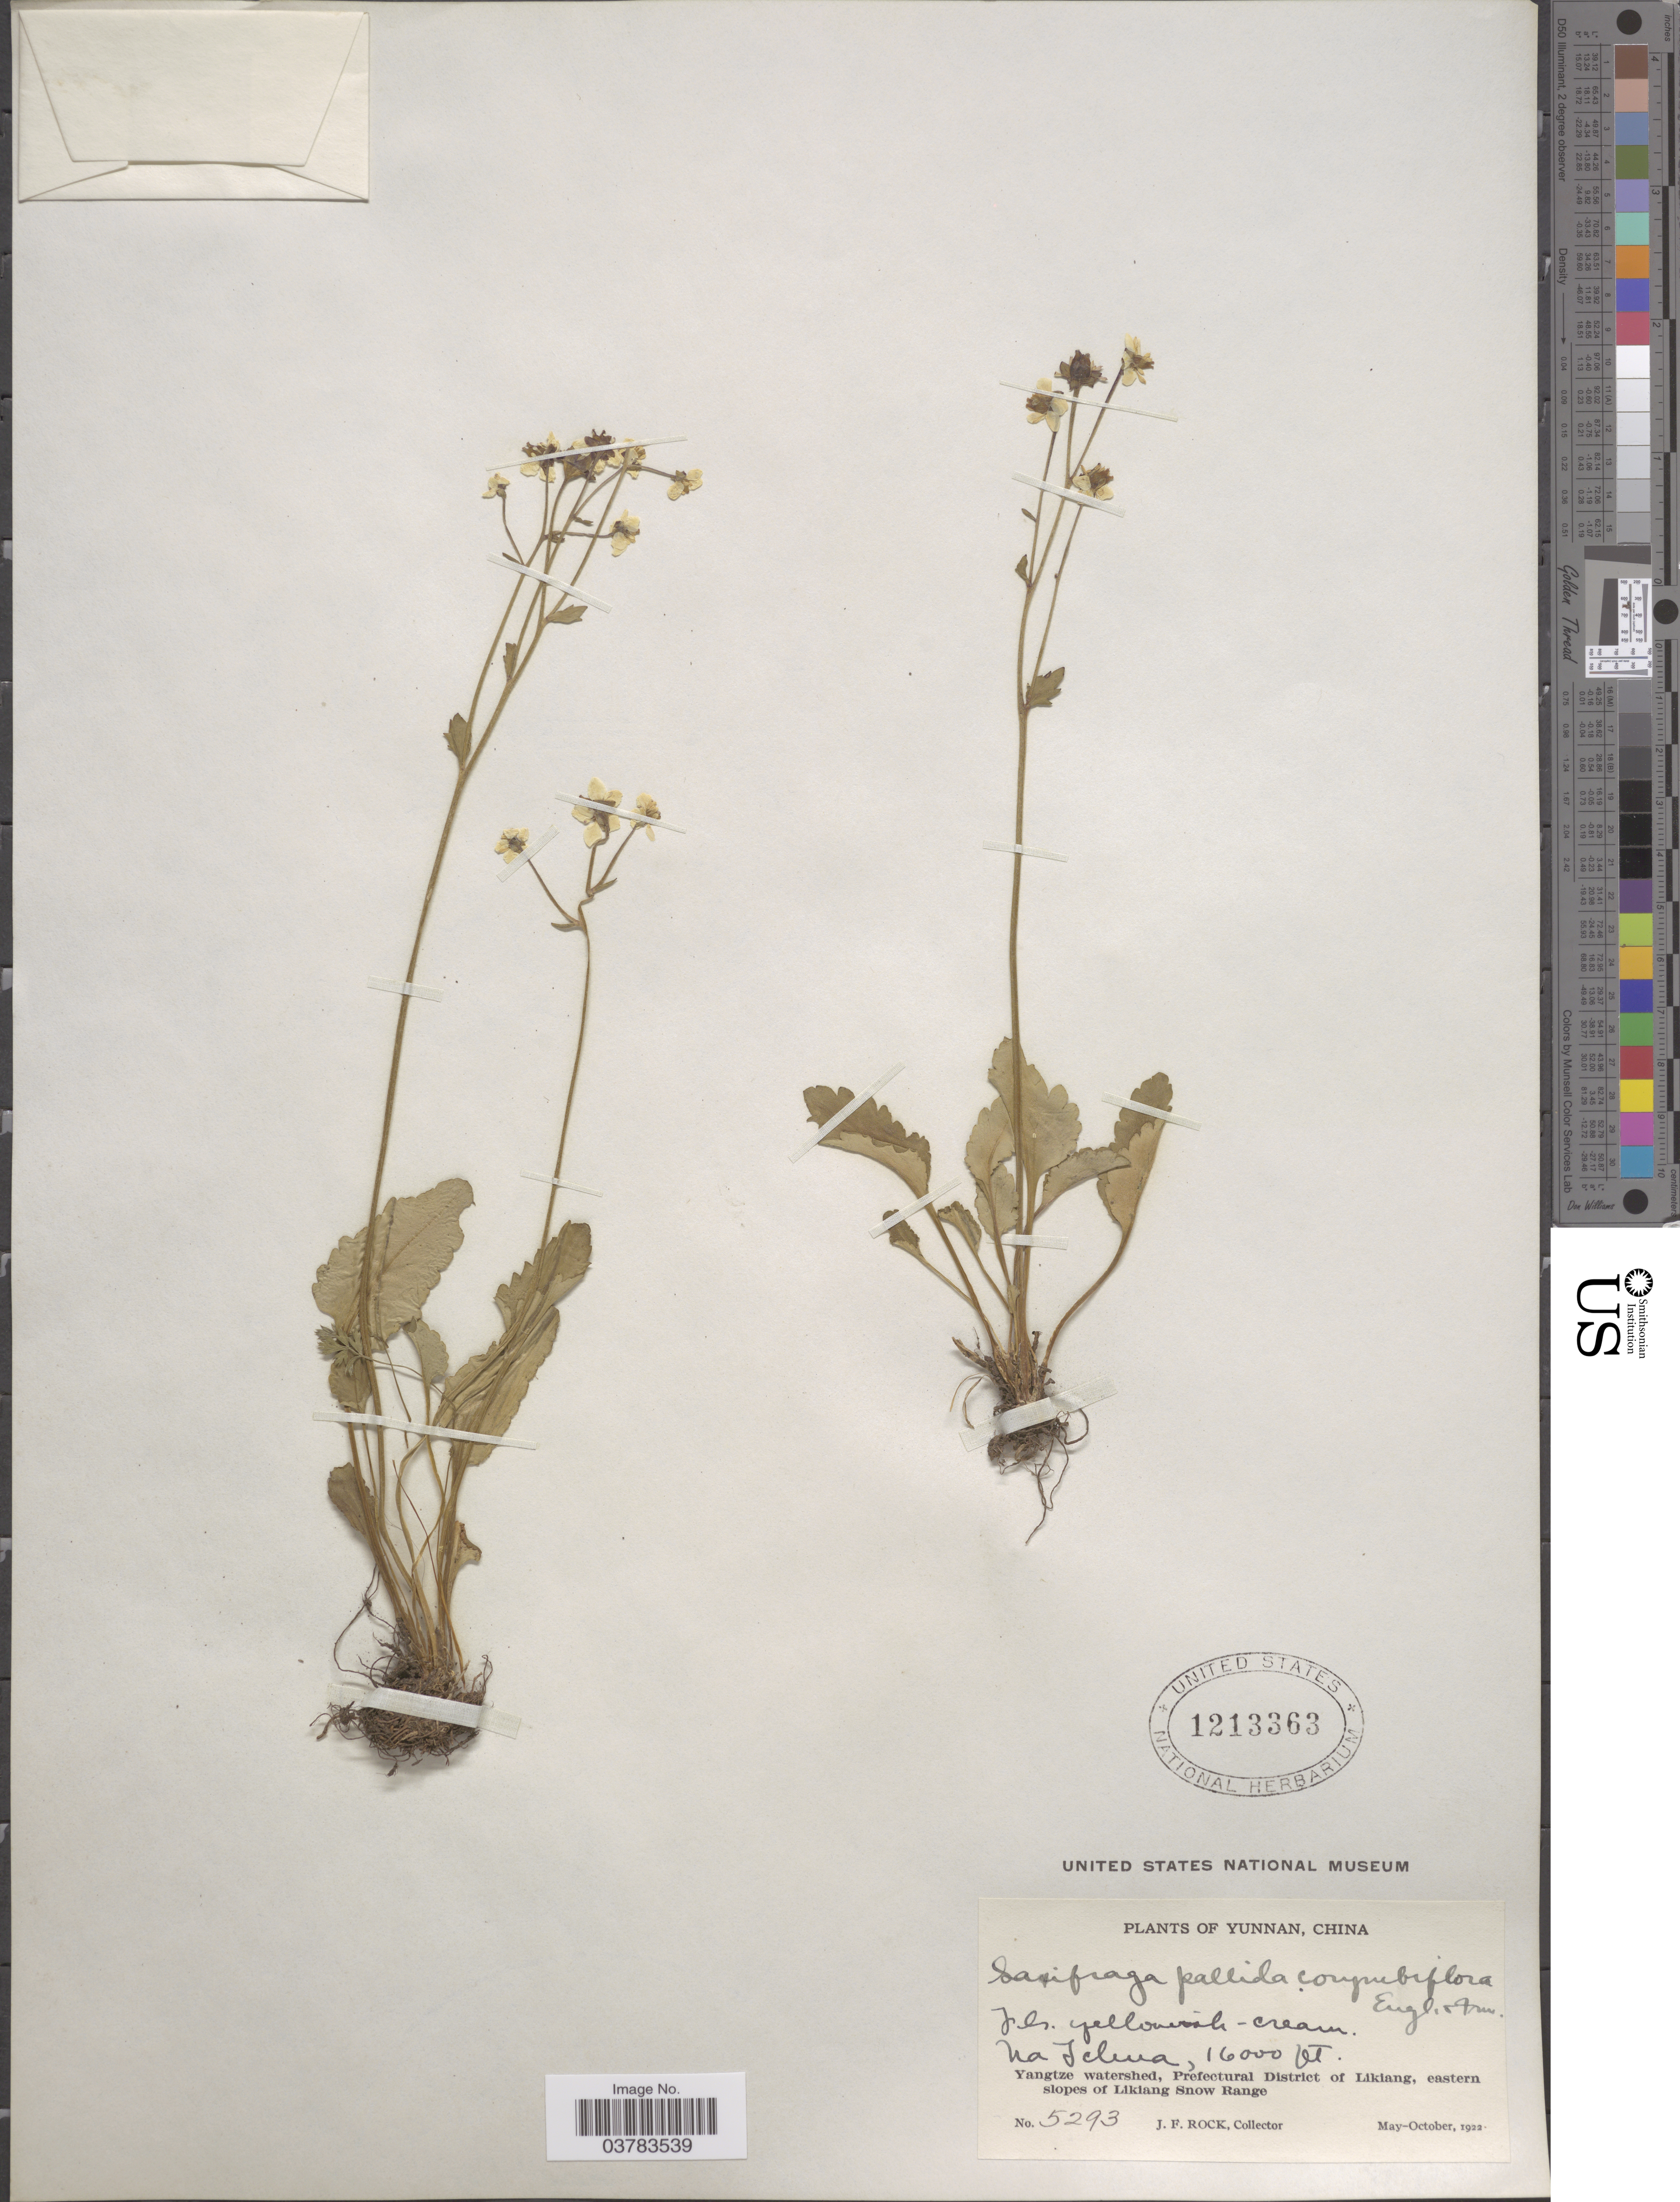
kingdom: Plantae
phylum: Tracheophyta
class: Magnoliopsida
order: Saxifragales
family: Saxifragaceae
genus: Micranthes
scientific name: Micranthes pallida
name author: (Wall. ex Ser.) Losinsk.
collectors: J. Rock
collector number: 5293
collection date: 1922-05/1922-10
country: China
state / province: Yunnan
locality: Na Tchua. Yangtze watershed, Prefectural District of Likiang, eastern slopes of Likiang Snow Range.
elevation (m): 4877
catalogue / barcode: US 1213363